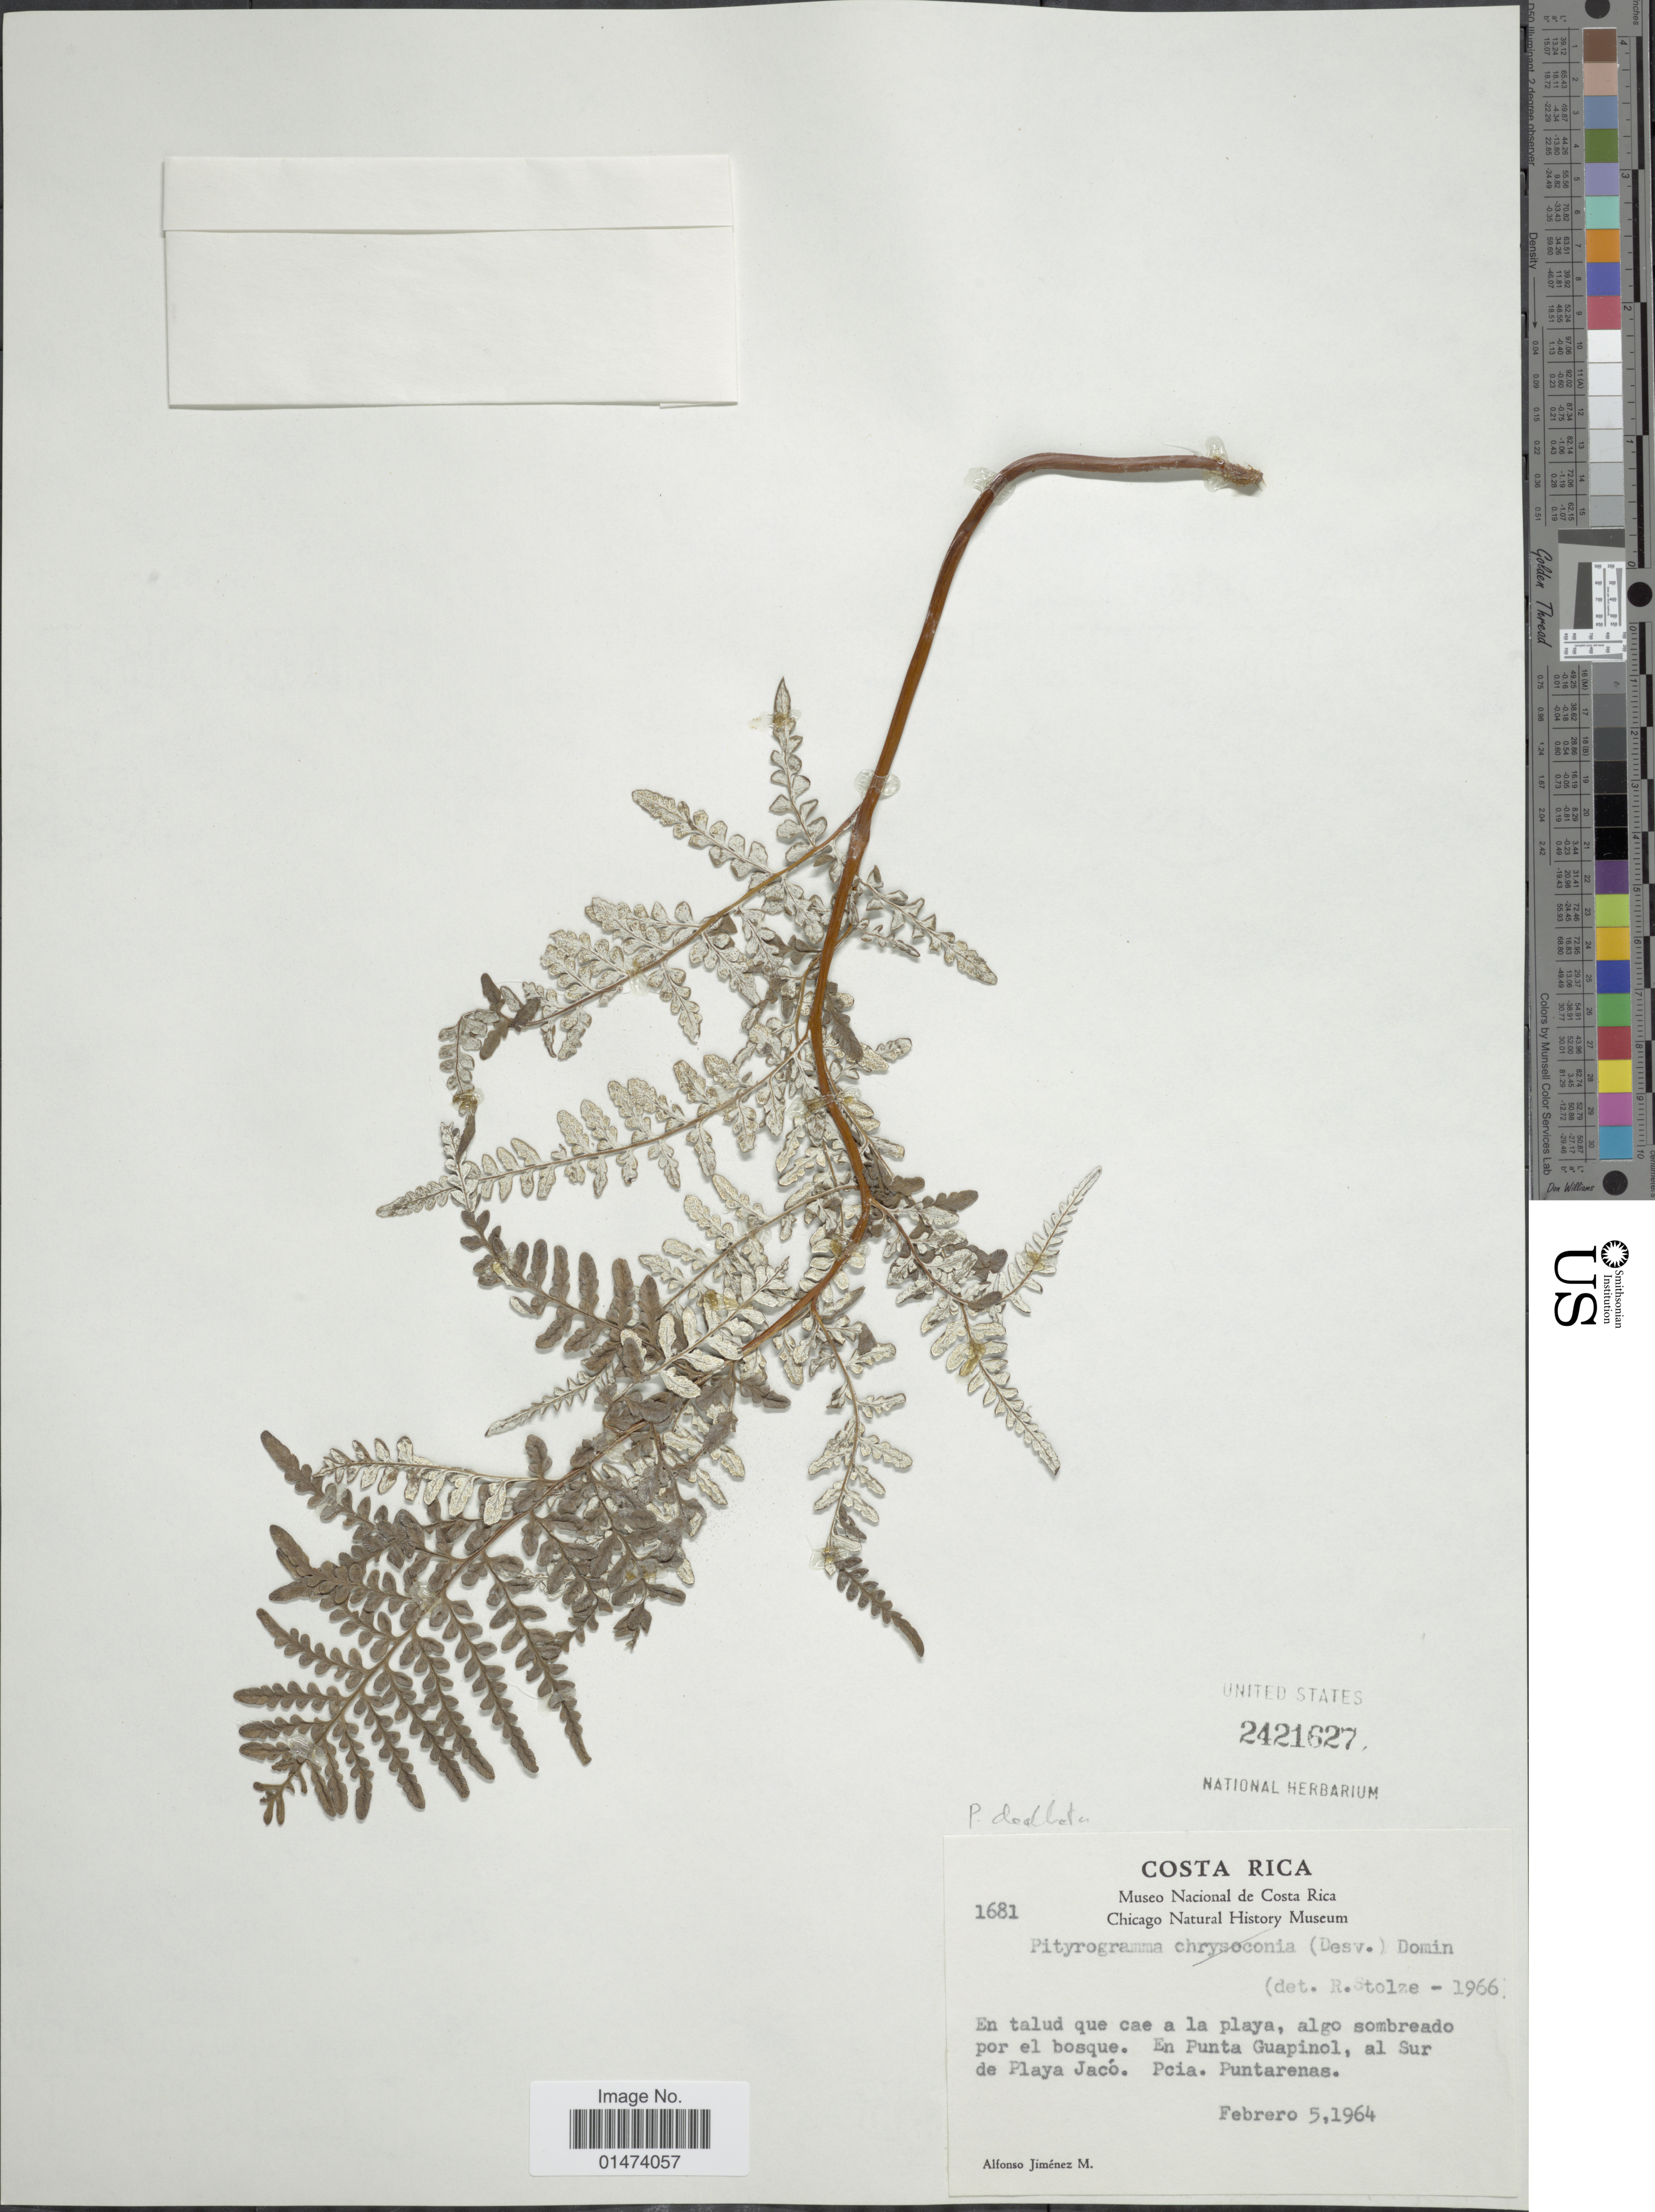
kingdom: Plantae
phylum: Tracheophyta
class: Polypodiopsida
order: Polypodiales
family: Pteridaceae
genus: Pityrogramma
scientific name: Pityrogramma dealbata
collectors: A. Jimenez M.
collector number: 1681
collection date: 1964-02-05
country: Costa Rica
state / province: Puntarenas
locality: En Punta Guapinol, al Sur de Playa Jaco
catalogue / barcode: US 2421627